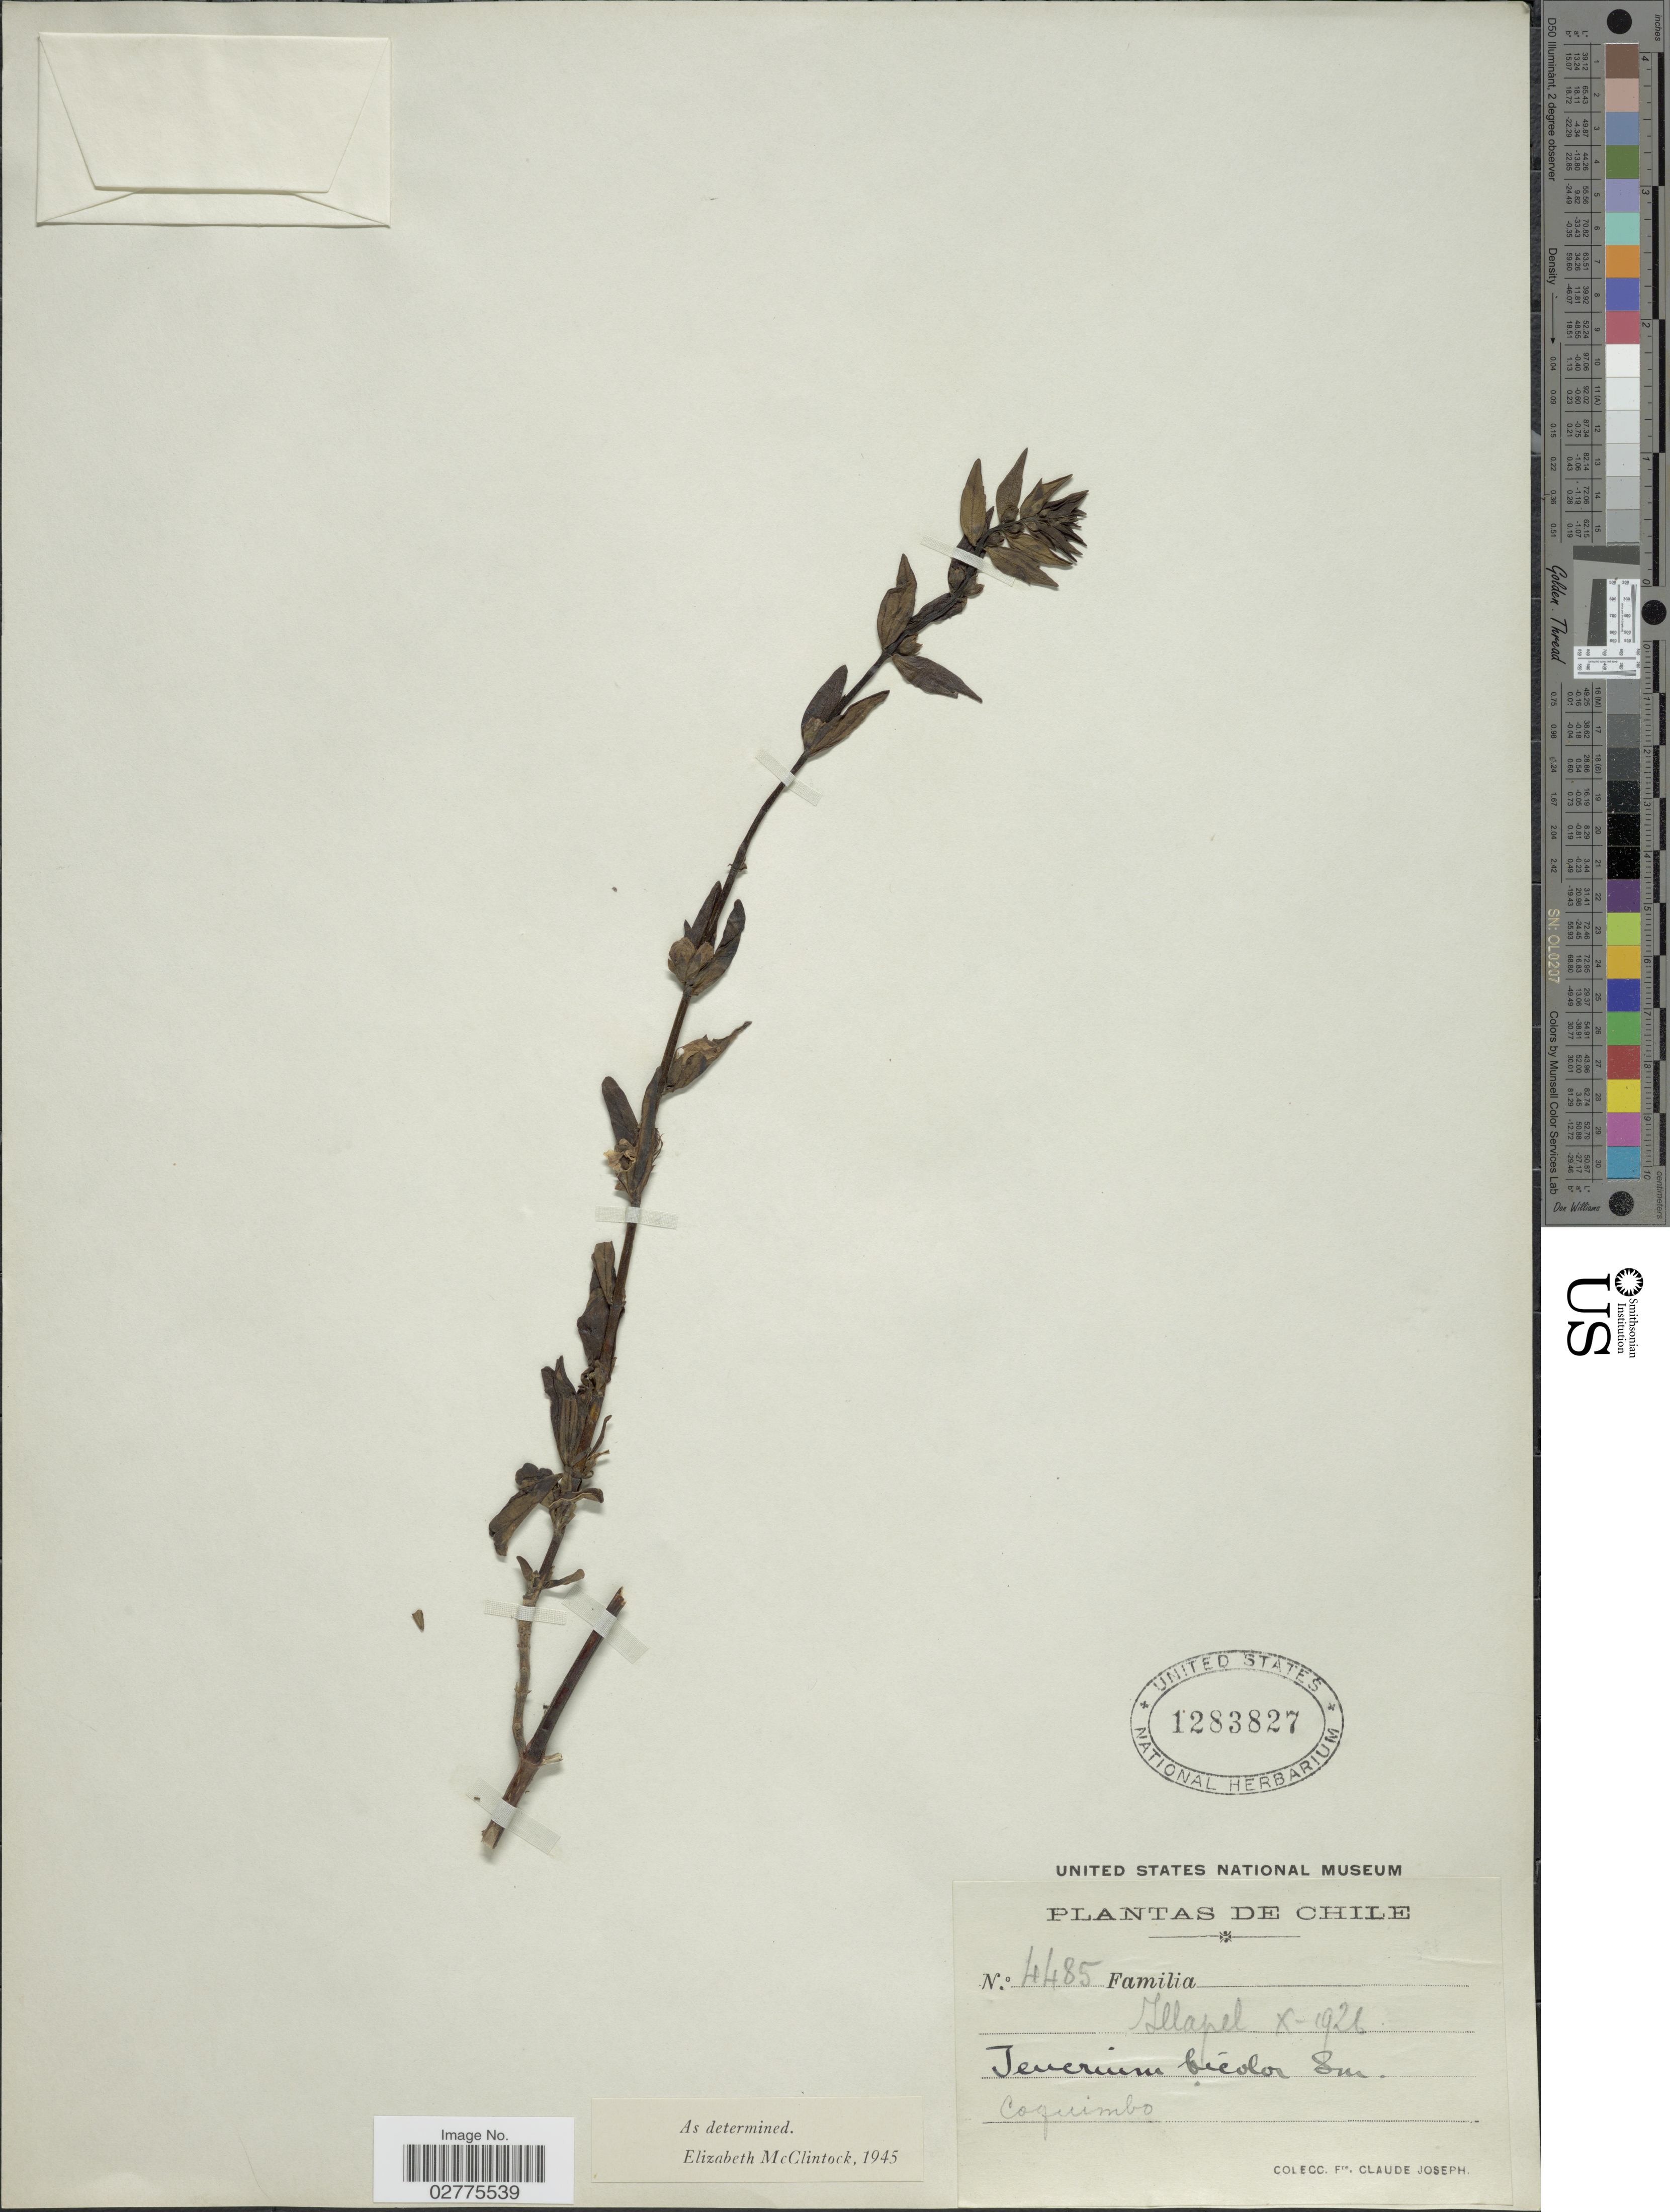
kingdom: Plantae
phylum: Tracheophyta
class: Magnoliopsida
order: Lamiales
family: Lamiaceae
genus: Teucrium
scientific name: Teucrium bicolor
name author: (Sm.) Raf.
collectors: Bro. Claude-Joseph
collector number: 4485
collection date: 1926-10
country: Chile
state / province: Coquimbo (IV)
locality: Illapel.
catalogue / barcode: US 1283827